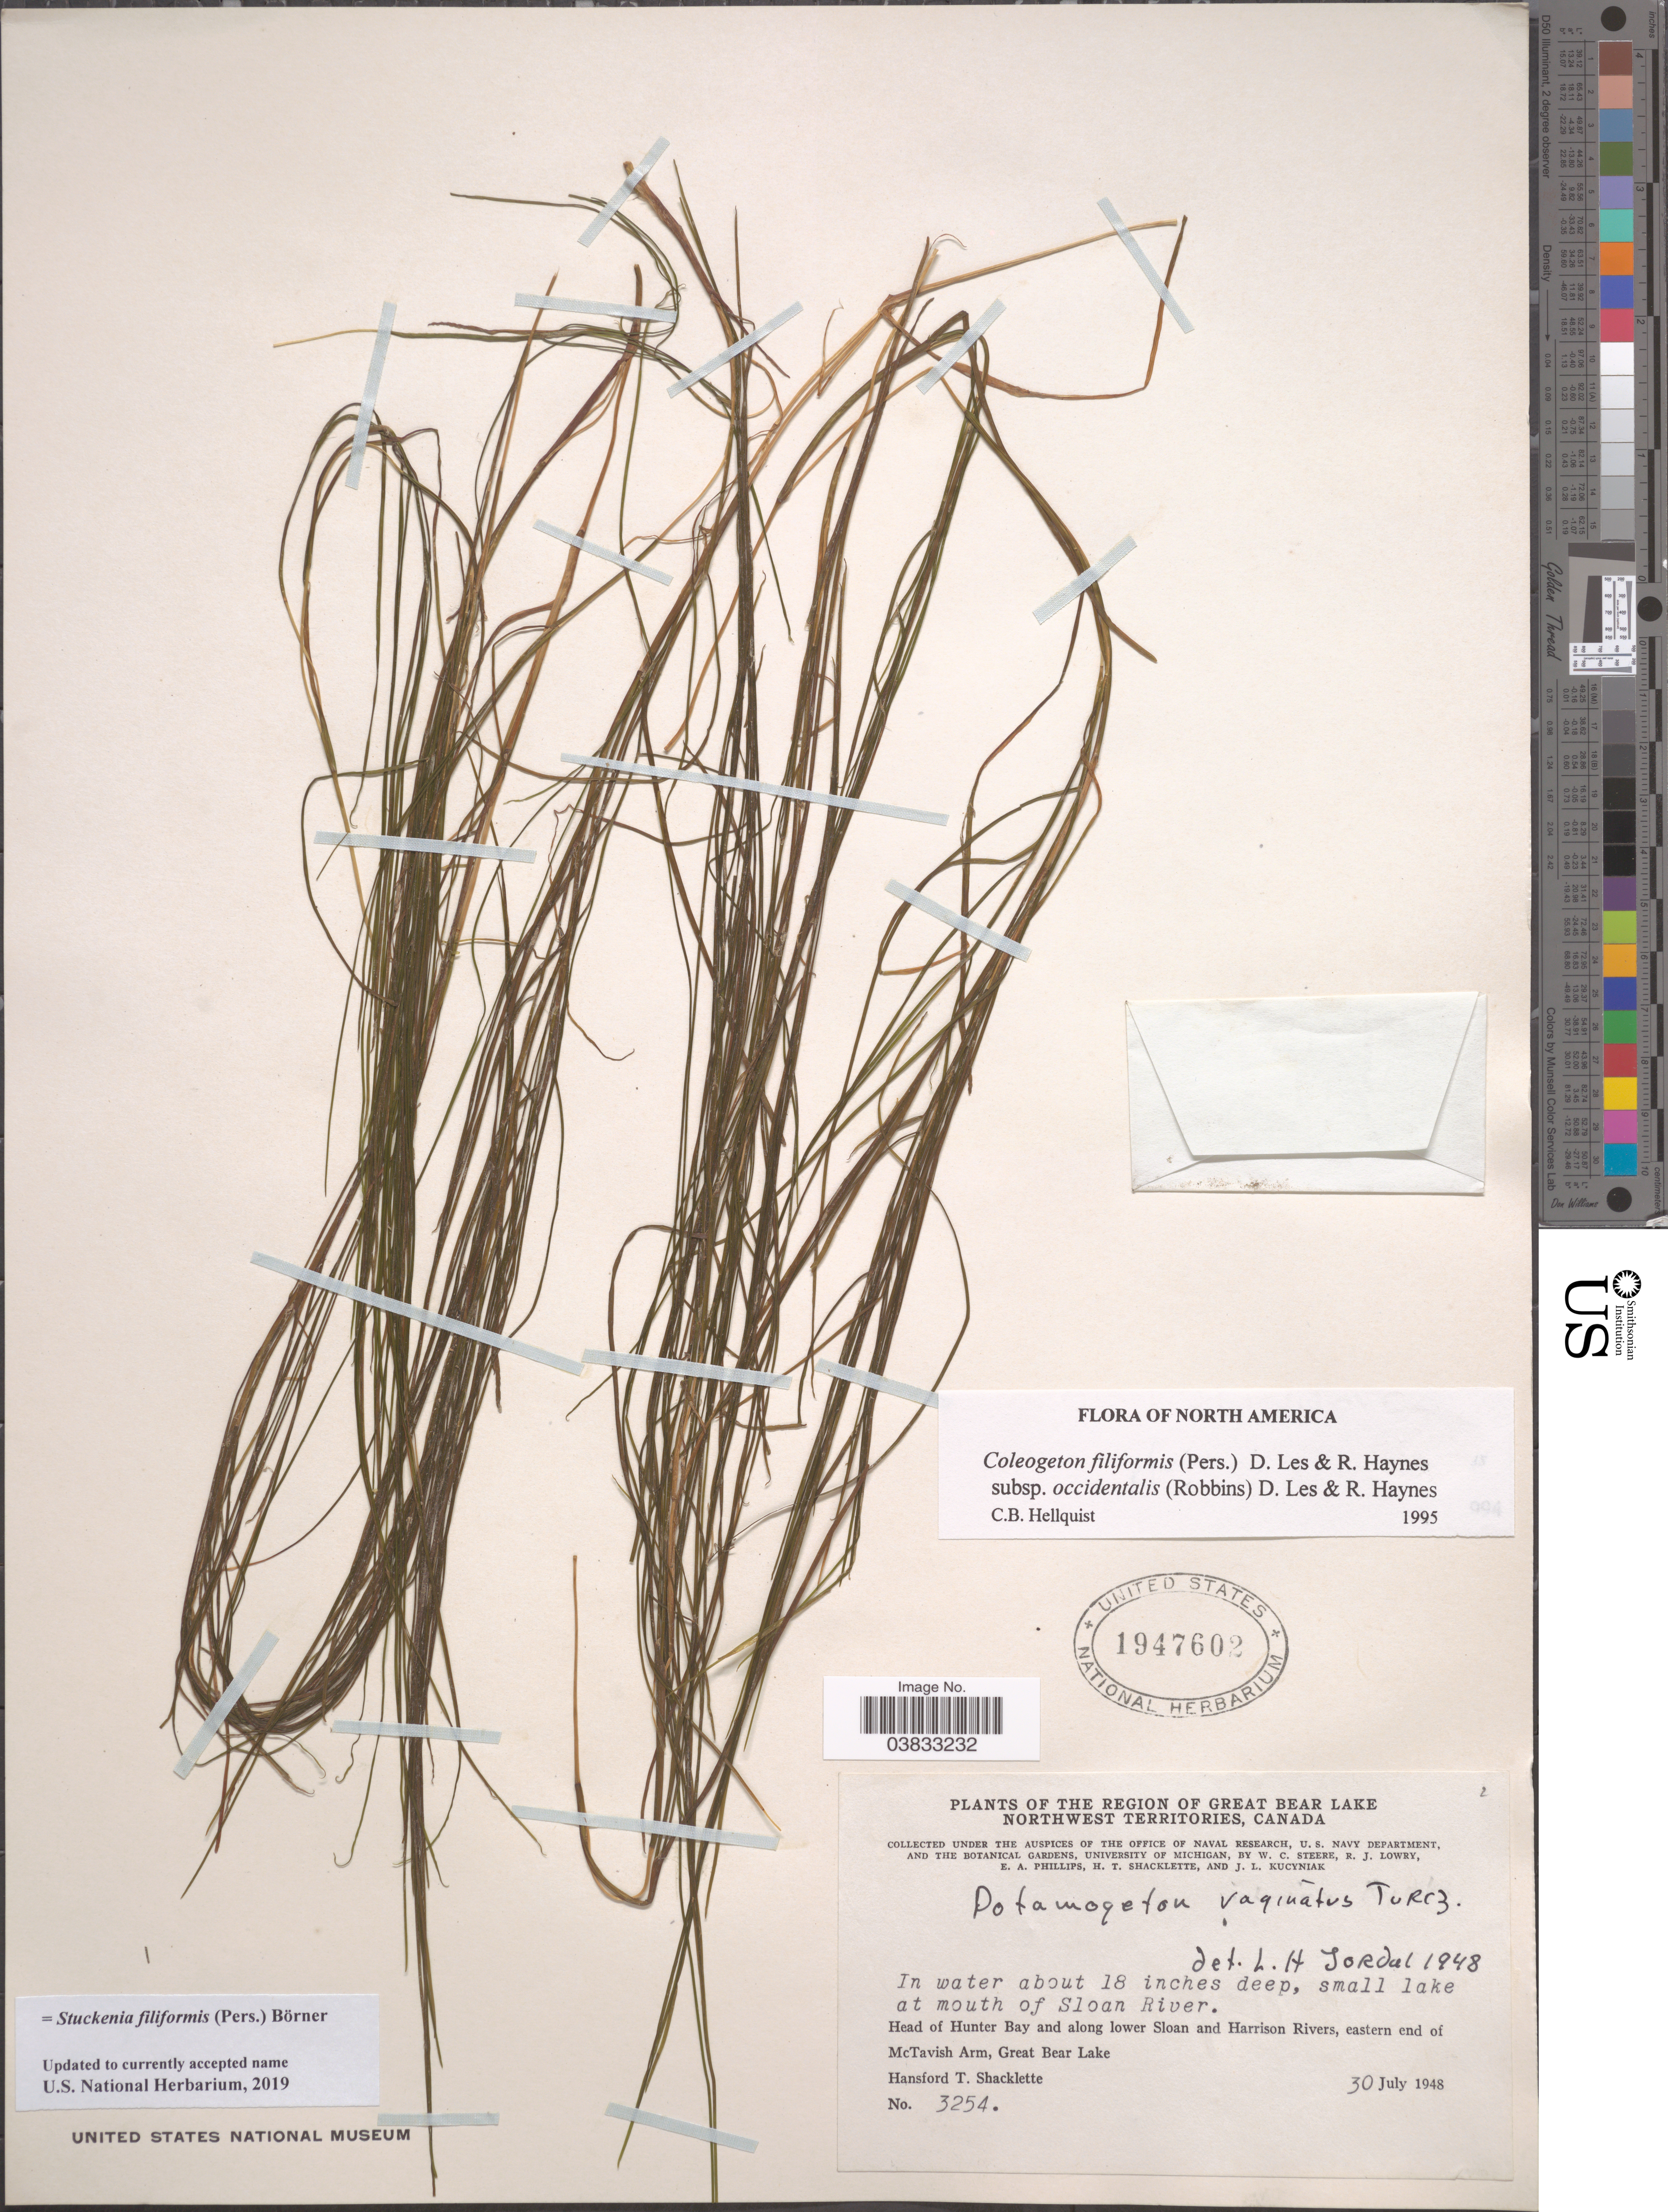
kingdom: Plantae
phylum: Tracheophyta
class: Liliopsida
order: Alismatales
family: Potamogetonaceae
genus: Stuckenia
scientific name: Stuckenia filiformis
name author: (Pers.) Börner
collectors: H. Shacklette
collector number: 3254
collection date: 1948-07-30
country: Canada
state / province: Northwest Territories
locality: The Region of Great Bear Lake. Small lake at mouth of Sloan River. Head of Hunter Bay and along lower Sloan and Harrison Rivers, eastern end of McTavish Arm, Great Bear Lake.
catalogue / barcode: US 1947602